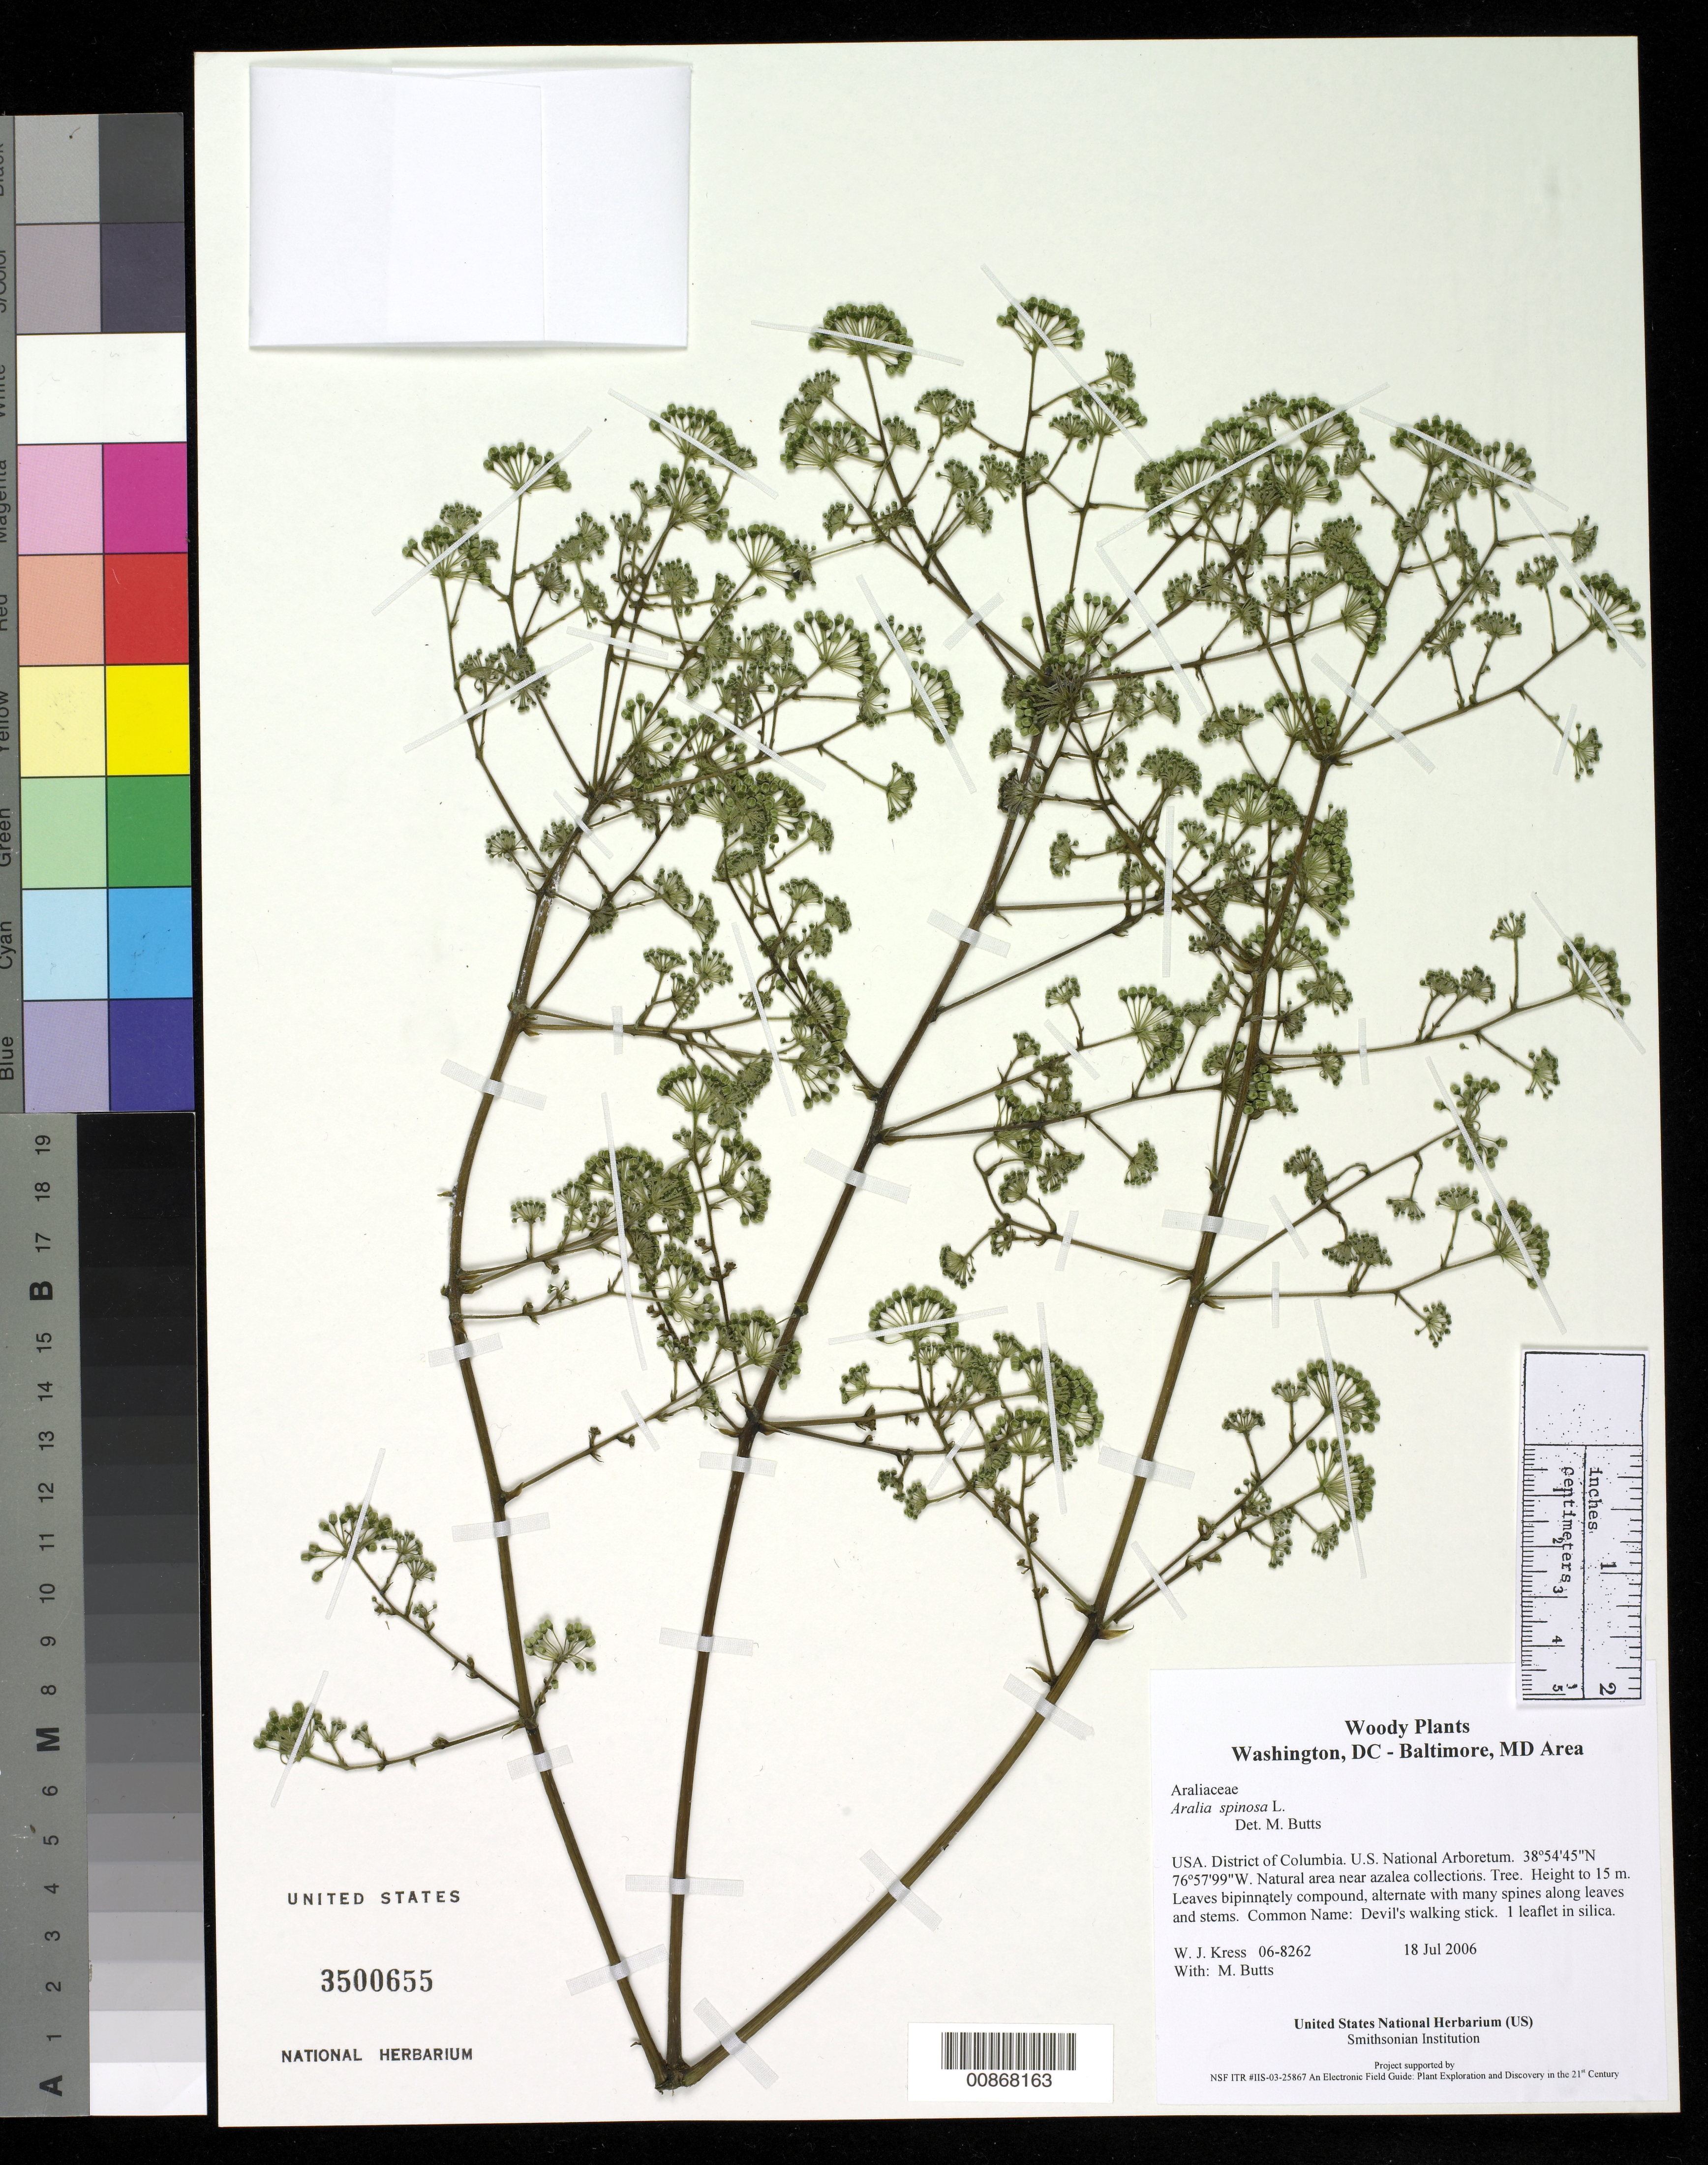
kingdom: Plantae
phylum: Tracheophyta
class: Magnoliopsida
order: Apiales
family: Araliaceae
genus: Aralia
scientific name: Aralia spinosa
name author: L.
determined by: Butts, M. B.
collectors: W. J. Kress & M. B. Butts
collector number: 06-8262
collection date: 2006-07-18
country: United States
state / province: District of Columbia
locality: U.S. National Arboretum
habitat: Natural area near azalea collections.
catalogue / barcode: US 3500655